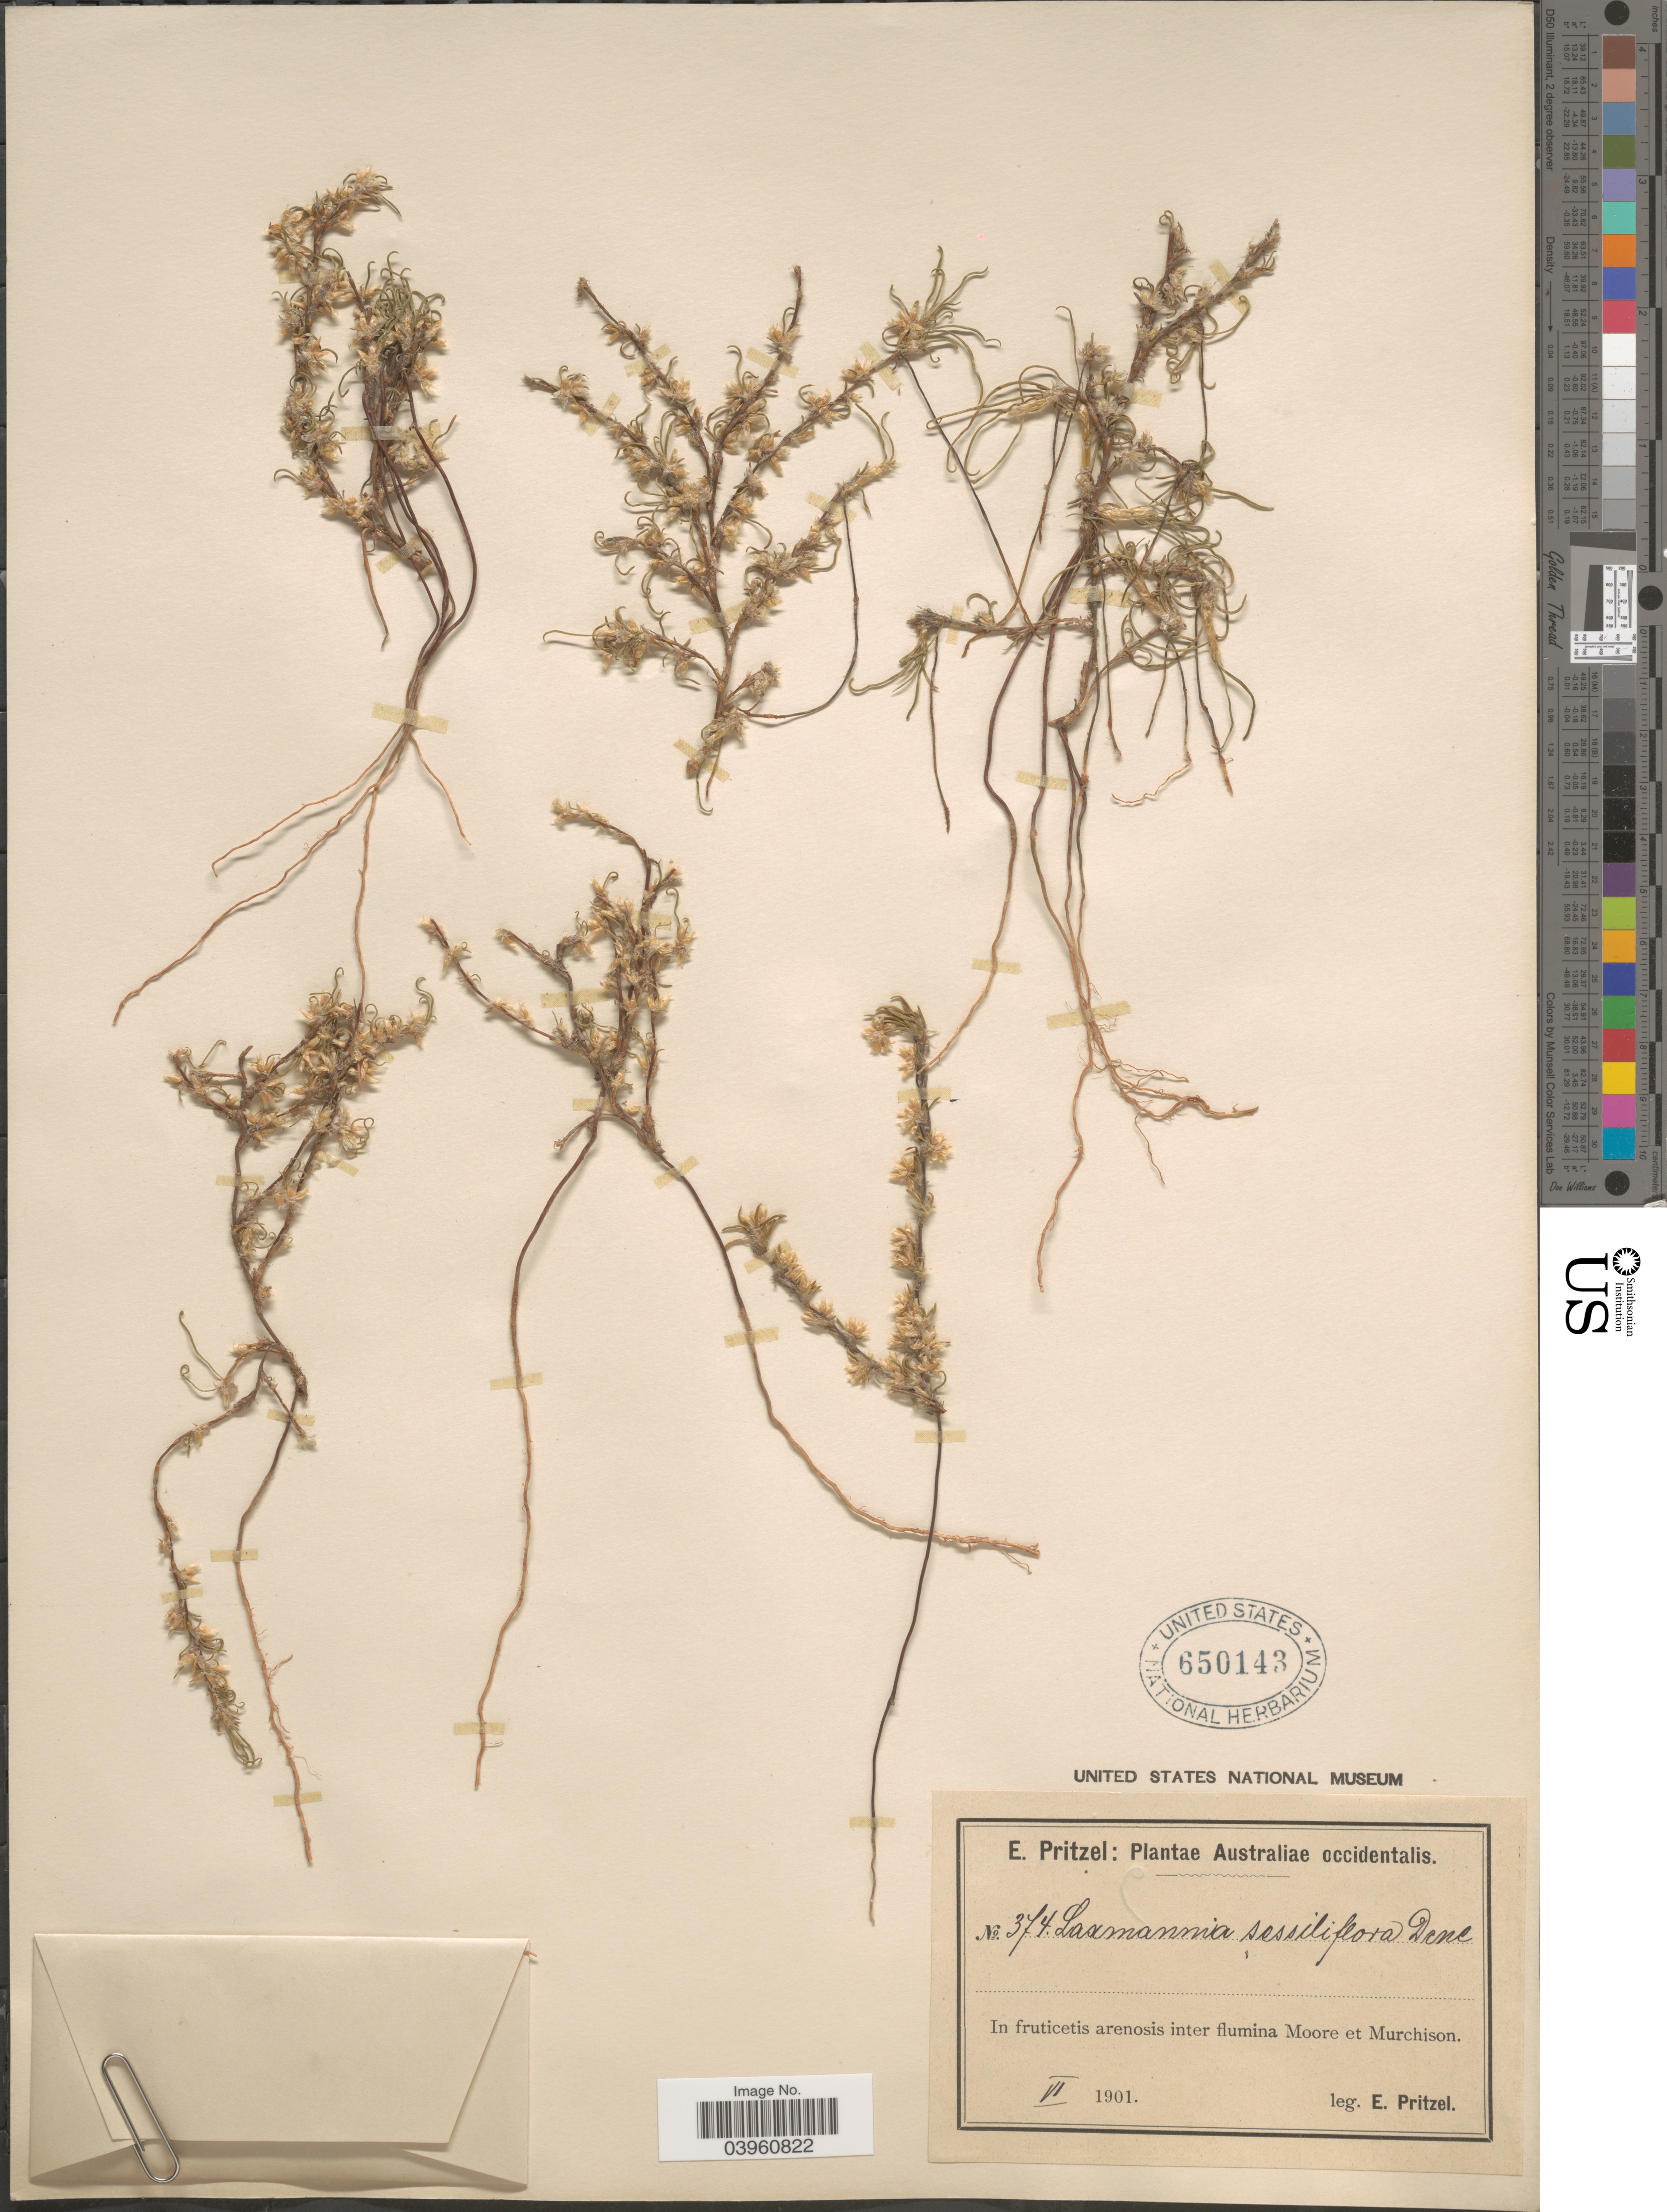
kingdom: Plantae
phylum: Tracheophyta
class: Liliopsida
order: Asparagales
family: Asparagaceae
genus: Laxmannia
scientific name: Laxmannia sessiliflora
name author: Decne.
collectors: E. G. Pritzel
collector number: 374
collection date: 1901-06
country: Australia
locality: Australiae occidentalis. In fruticetis arenosis inter flumina Moore et Murchison.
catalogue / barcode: US 650143